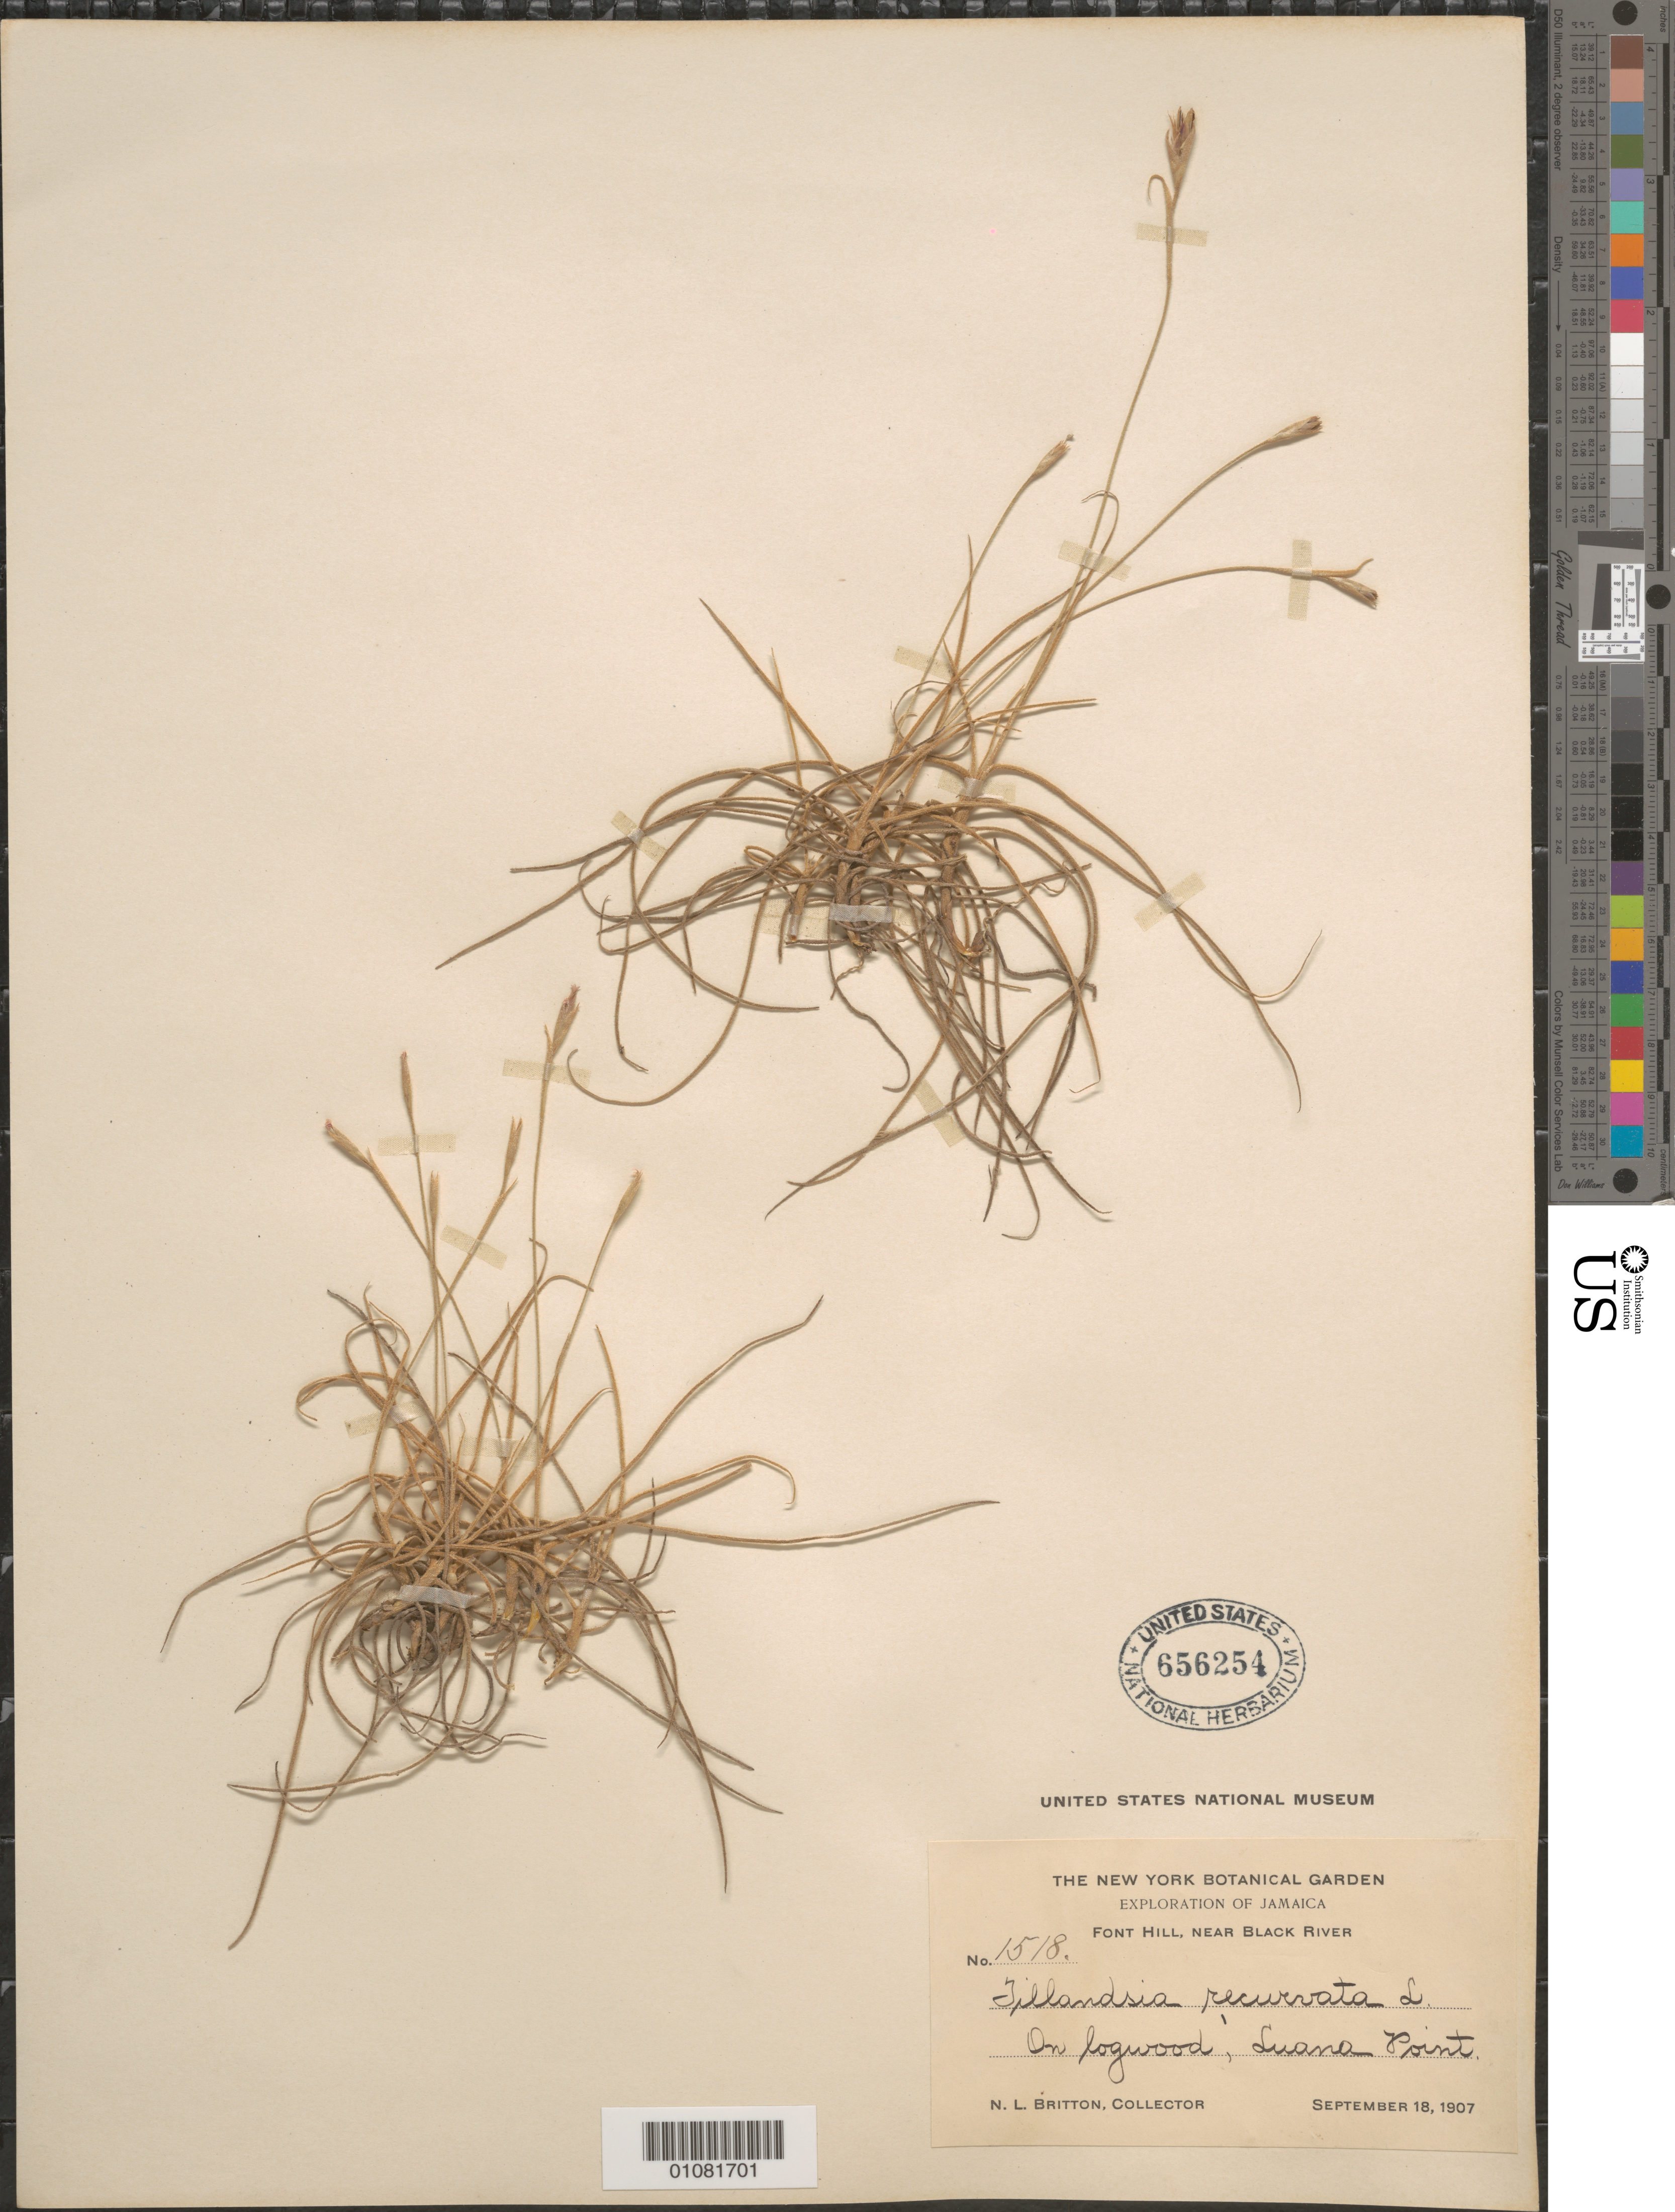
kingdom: Plantae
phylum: Tracheophyta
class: Liliopsida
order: Poales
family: Bromeliaceae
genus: Tillandsia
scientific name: Tillandsia recurvata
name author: L.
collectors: N. Britton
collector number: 1518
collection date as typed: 18 Sep 1907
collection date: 1907-09-18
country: Jamaica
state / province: Saint Elizabeth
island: Jamaica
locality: Font Hill, near Black River; Luana Point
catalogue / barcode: US 656254